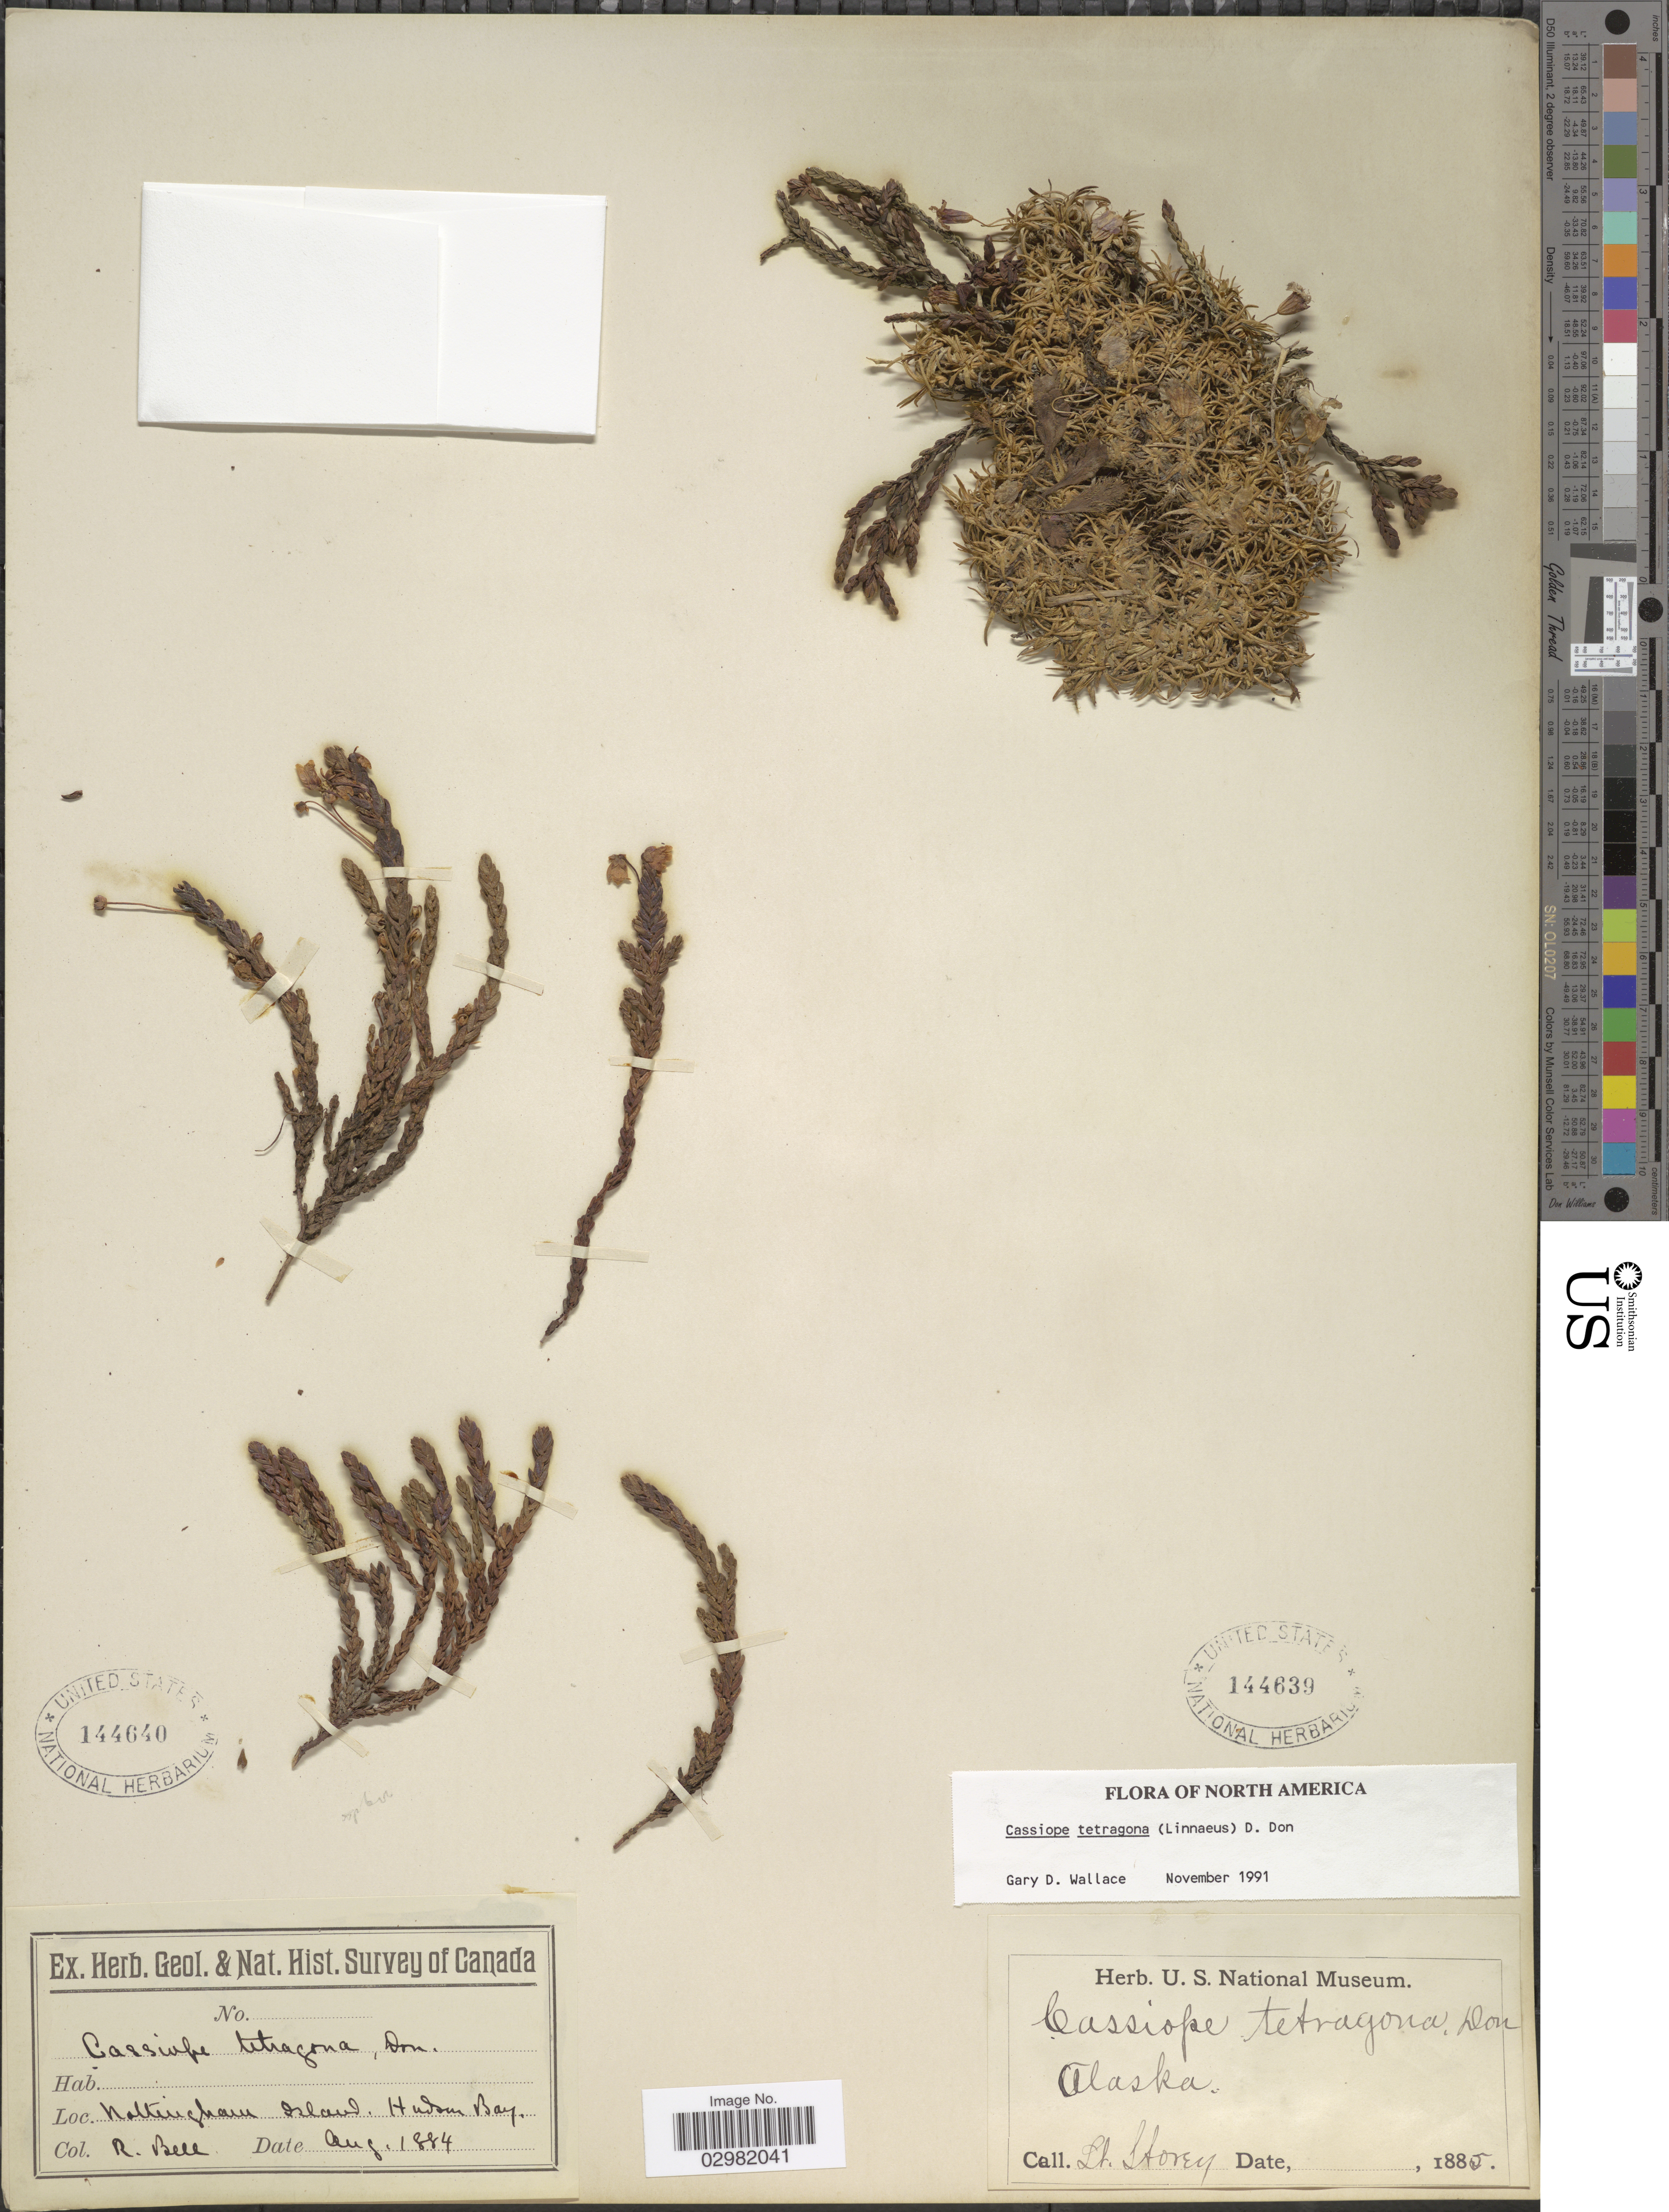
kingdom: Plantae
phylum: Tracheophyta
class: Magnoliopsida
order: Ericales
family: Ericaceae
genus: Cassiope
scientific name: Cassiope tetragona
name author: (L.) D. Don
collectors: -. Storey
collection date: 1885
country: United States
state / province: Alaska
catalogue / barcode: US 144639-2